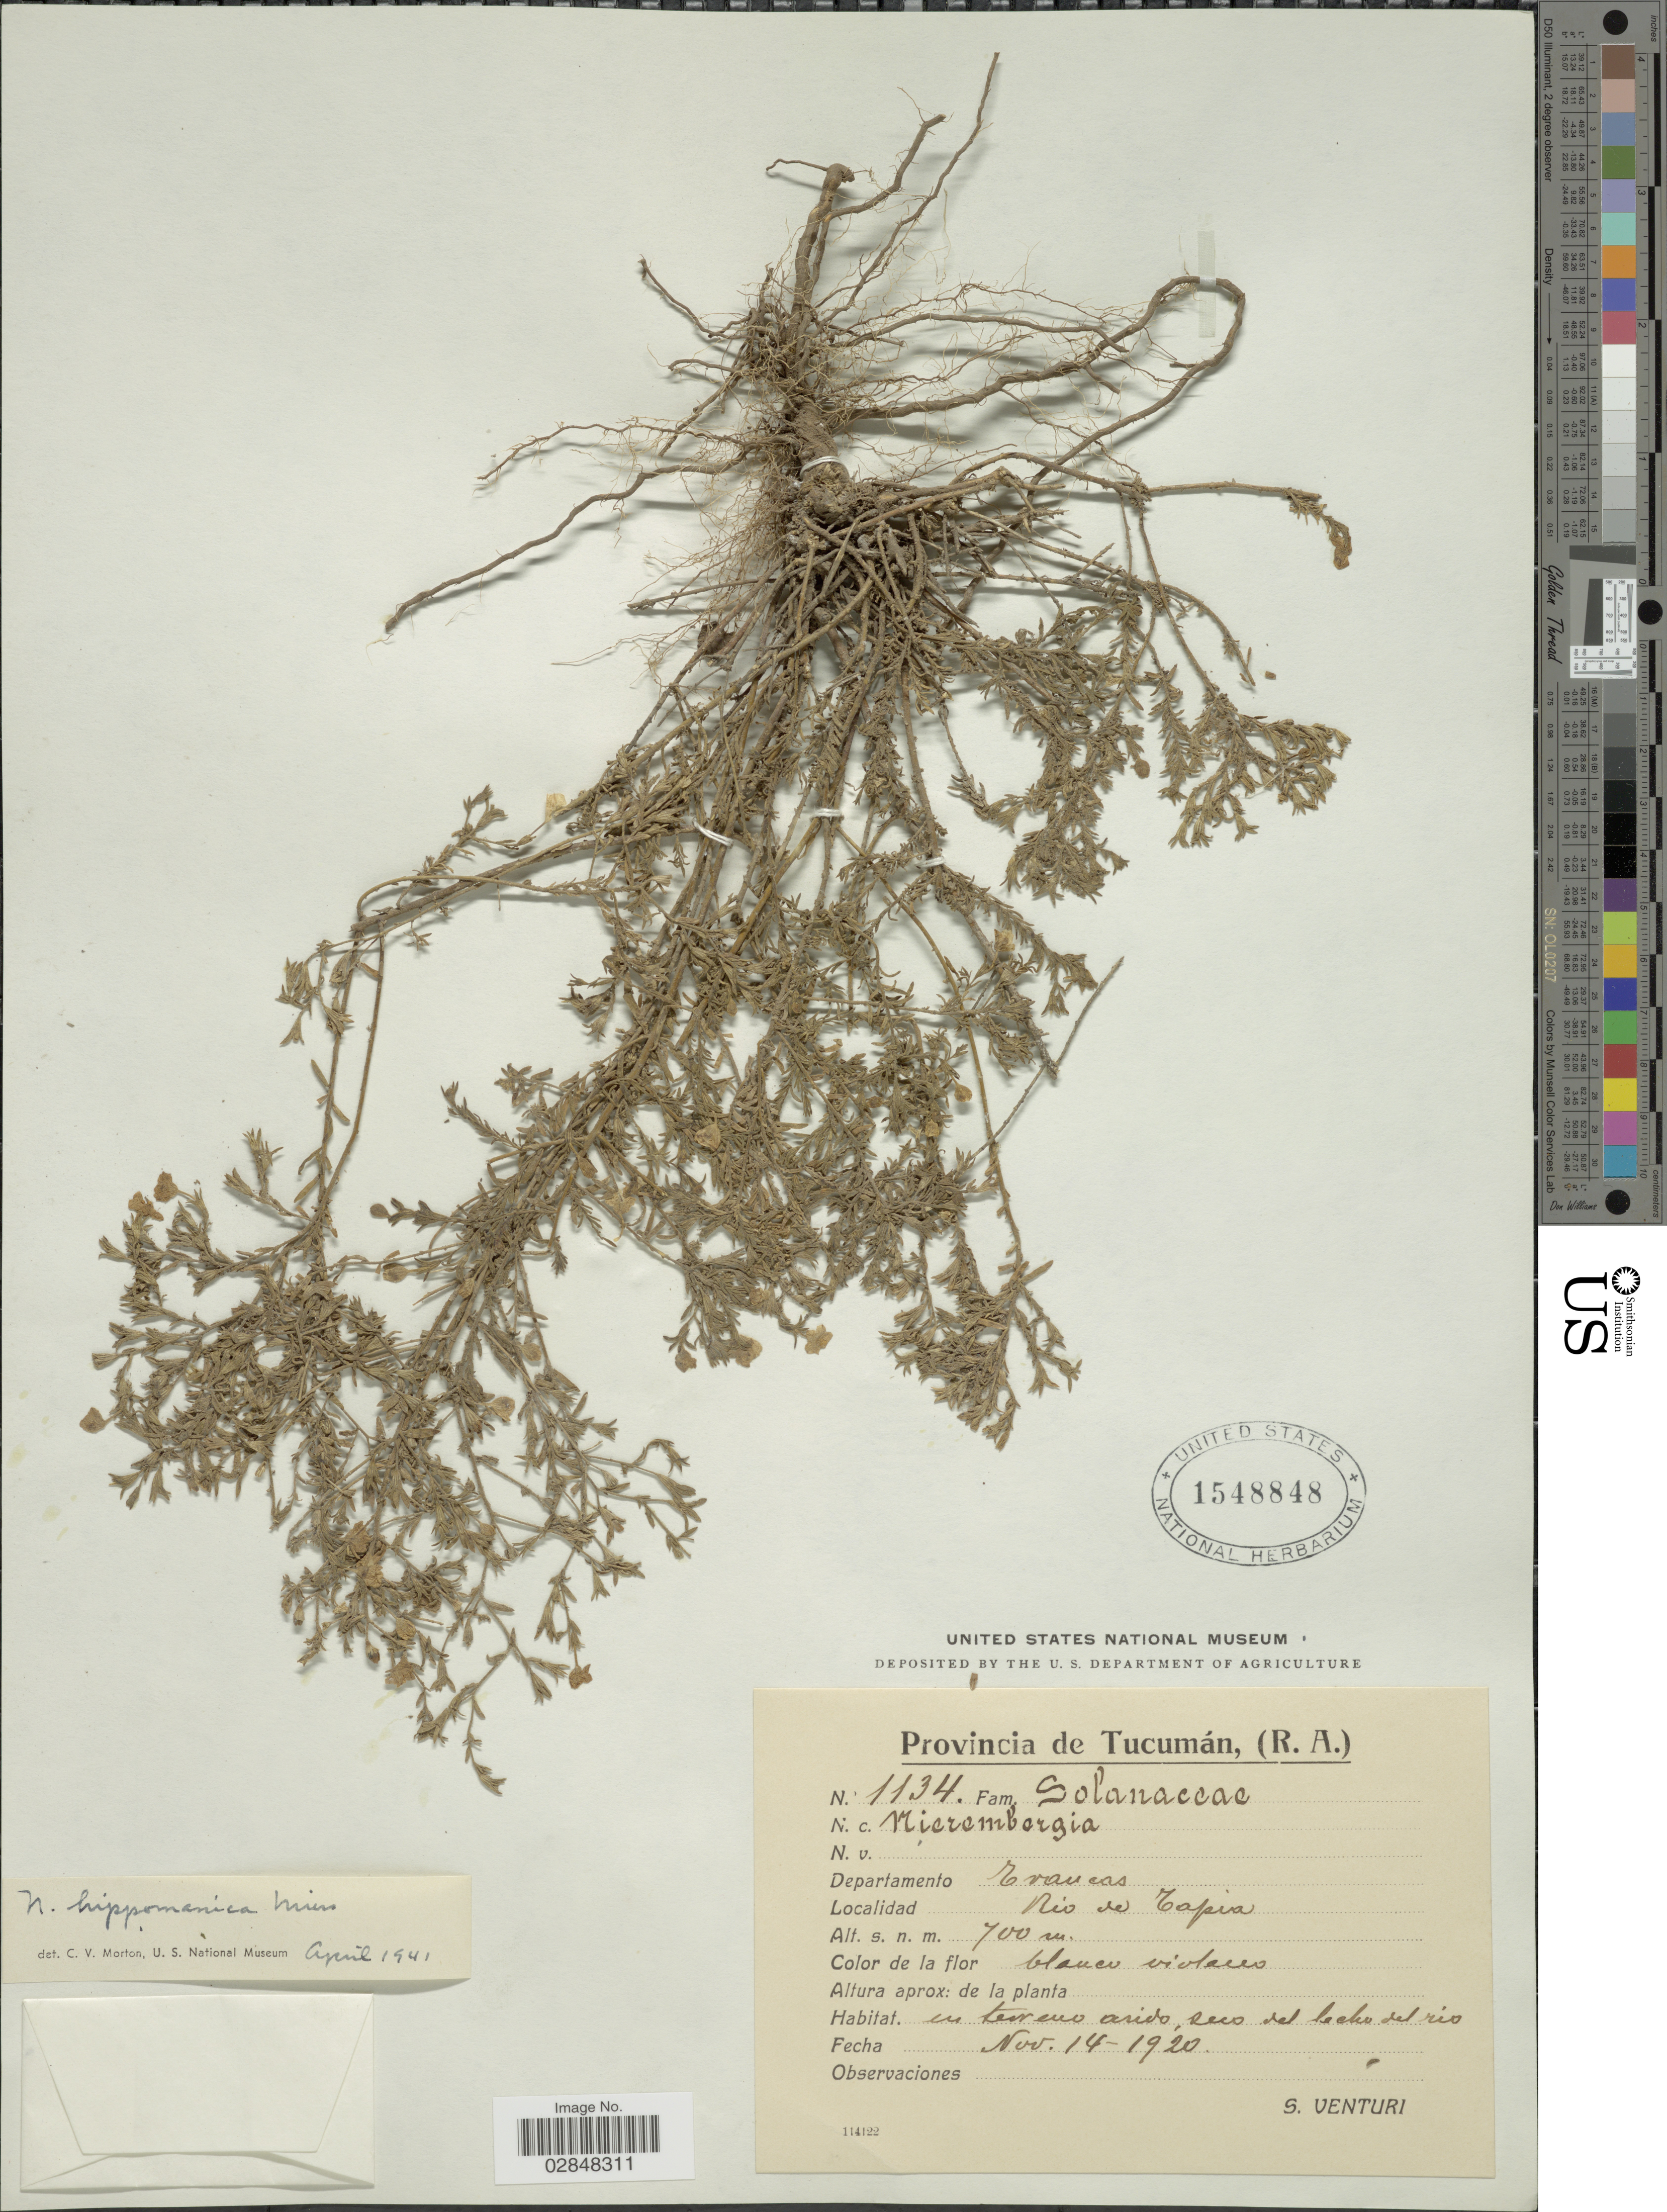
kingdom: Plantae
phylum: Tracheophyta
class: Magnoliopsida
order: Solanales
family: Solanaceae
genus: Nierembergia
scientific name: Nierembergia linariifolia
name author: Graham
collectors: S. Venturi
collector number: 1134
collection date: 1920-11-14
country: Argentina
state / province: Tucuman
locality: Departamento Trancas. Rio de Tapia.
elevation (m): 700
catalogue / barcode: US 1548848